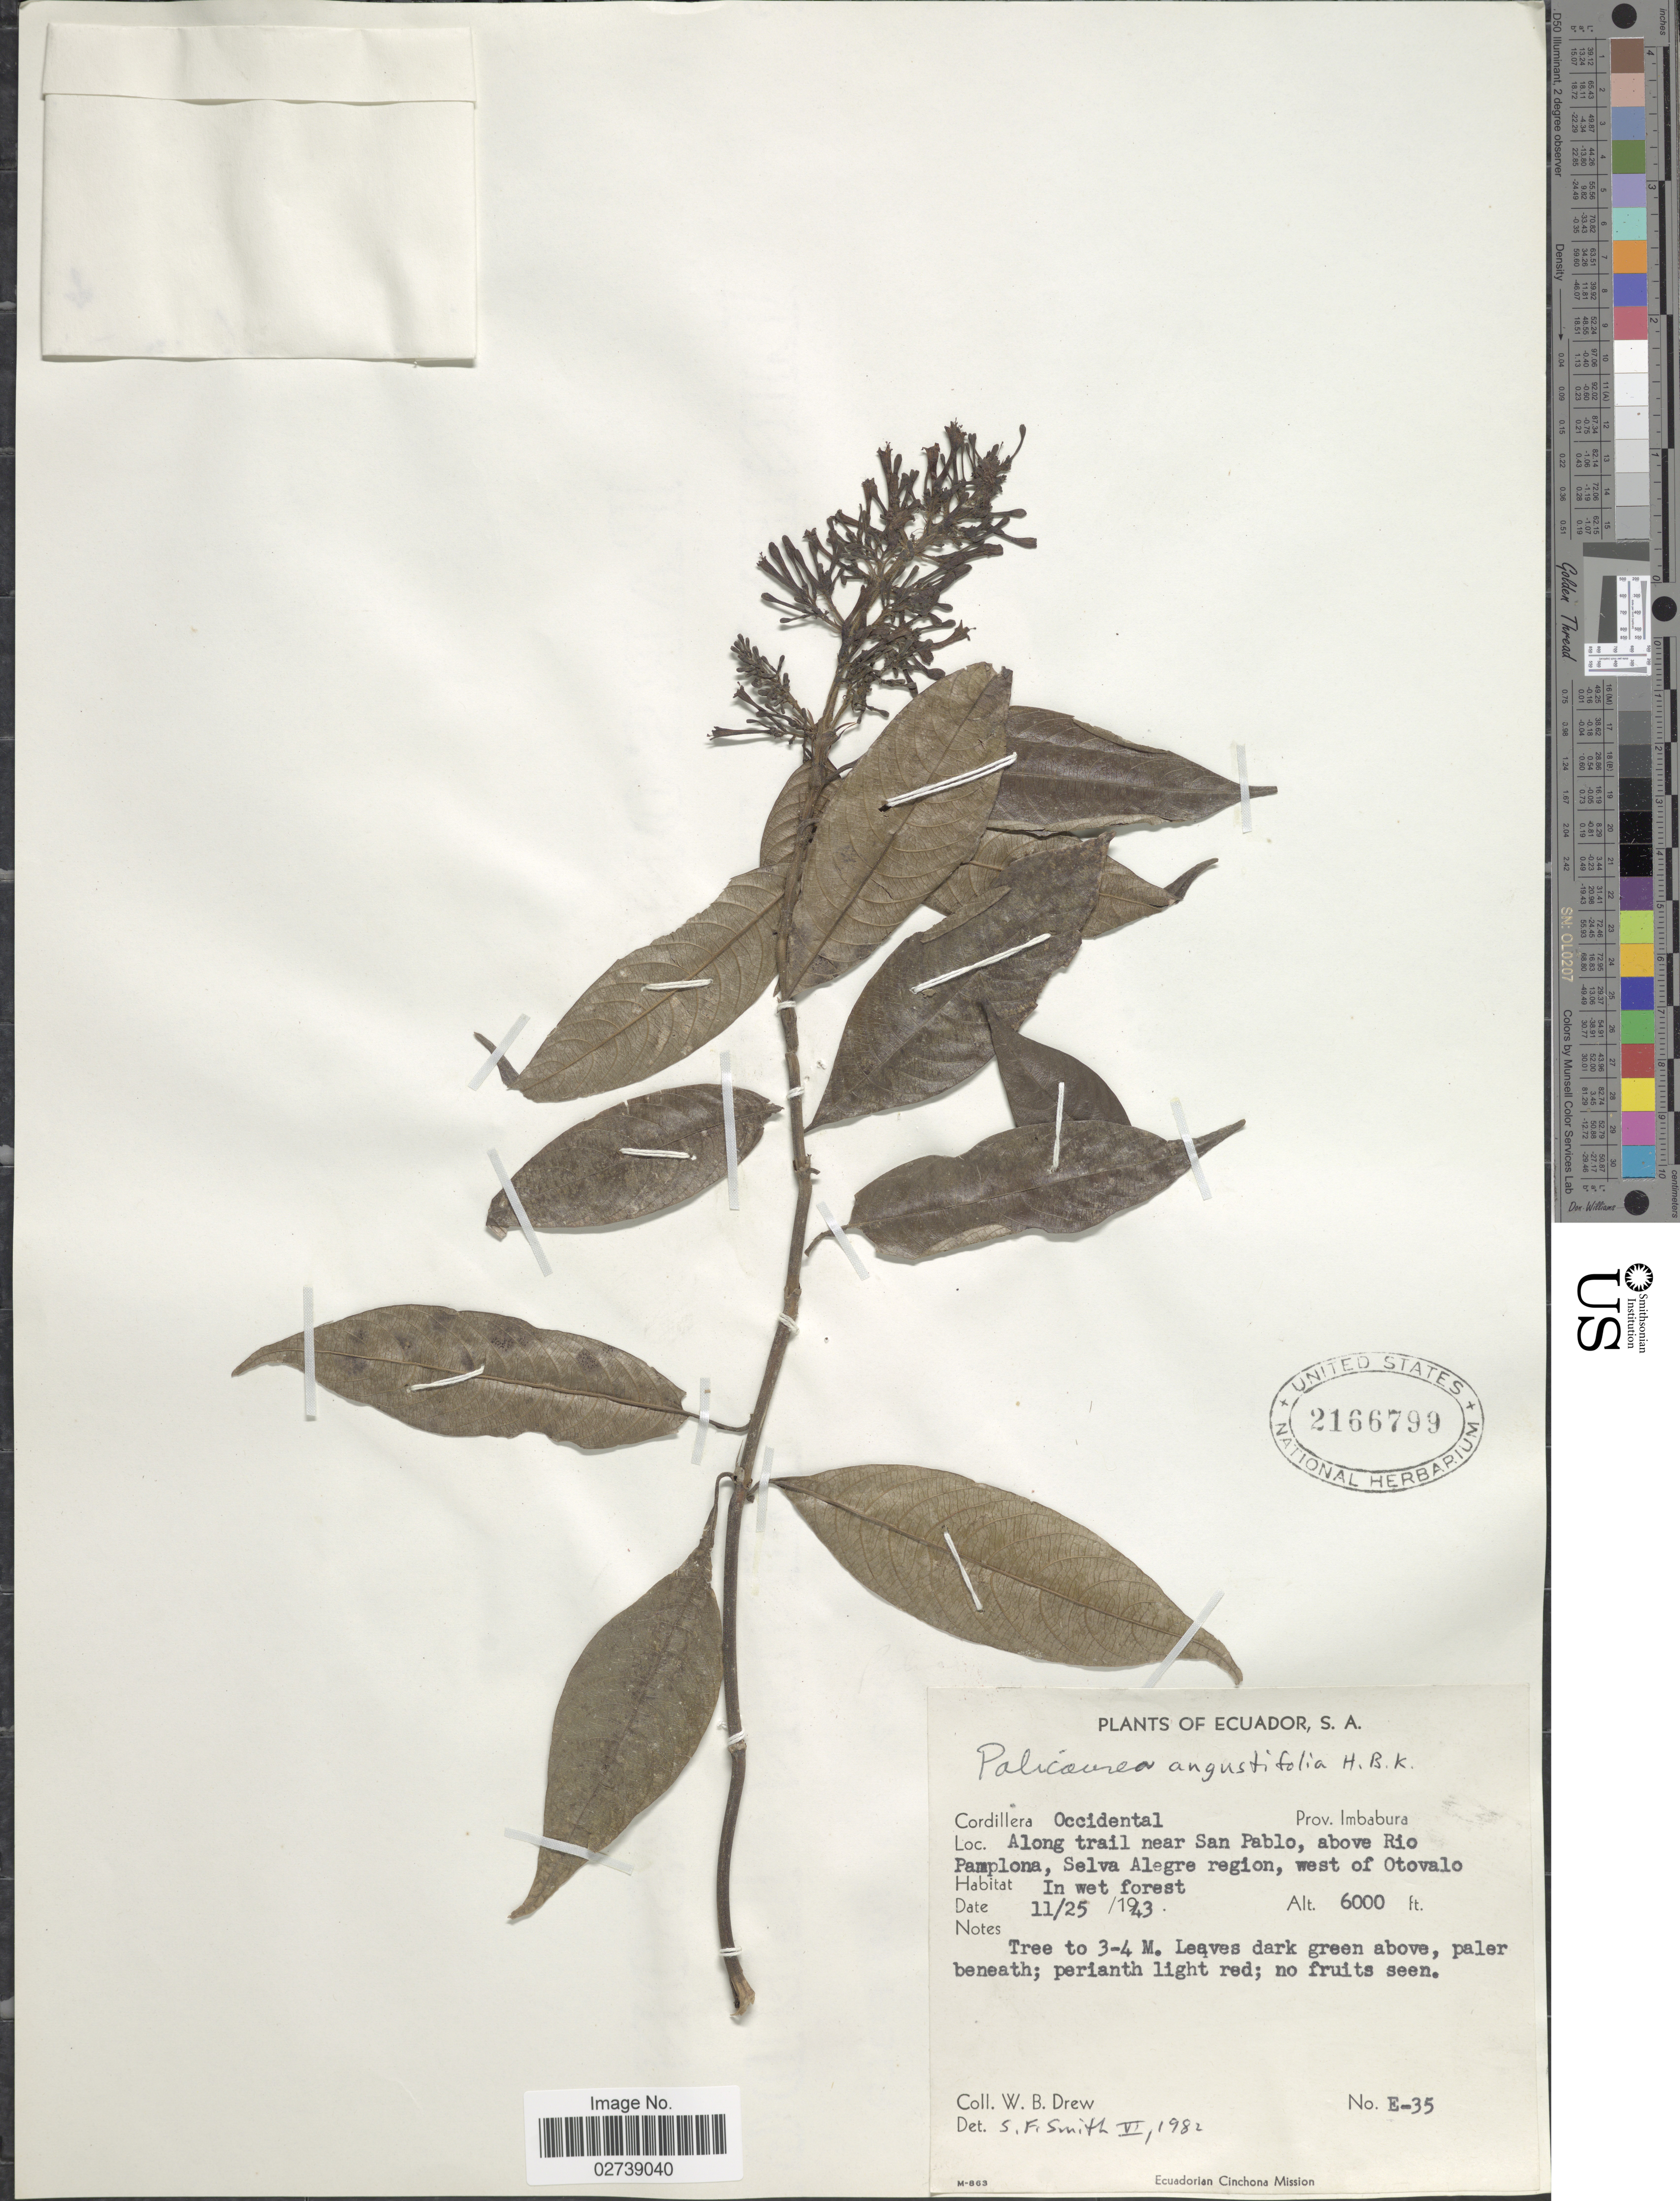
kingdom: Plantae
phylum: Tracheophyta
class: Magnoliopsida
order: Gentianales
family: Rubiaceae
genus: Palicourea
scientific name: Palicourea angustifolia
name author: Kunth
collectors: W. B. Drew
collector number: E-35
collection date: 1943-11-25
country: Ecuador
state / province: Imbabura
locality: Cordillera Occidental, Prov. Imbabura, Along trail near San Pablo, above Rio Pamplona, Selva Alegre region, west of Otovalo.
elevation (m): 1829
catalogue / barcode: US 2166799